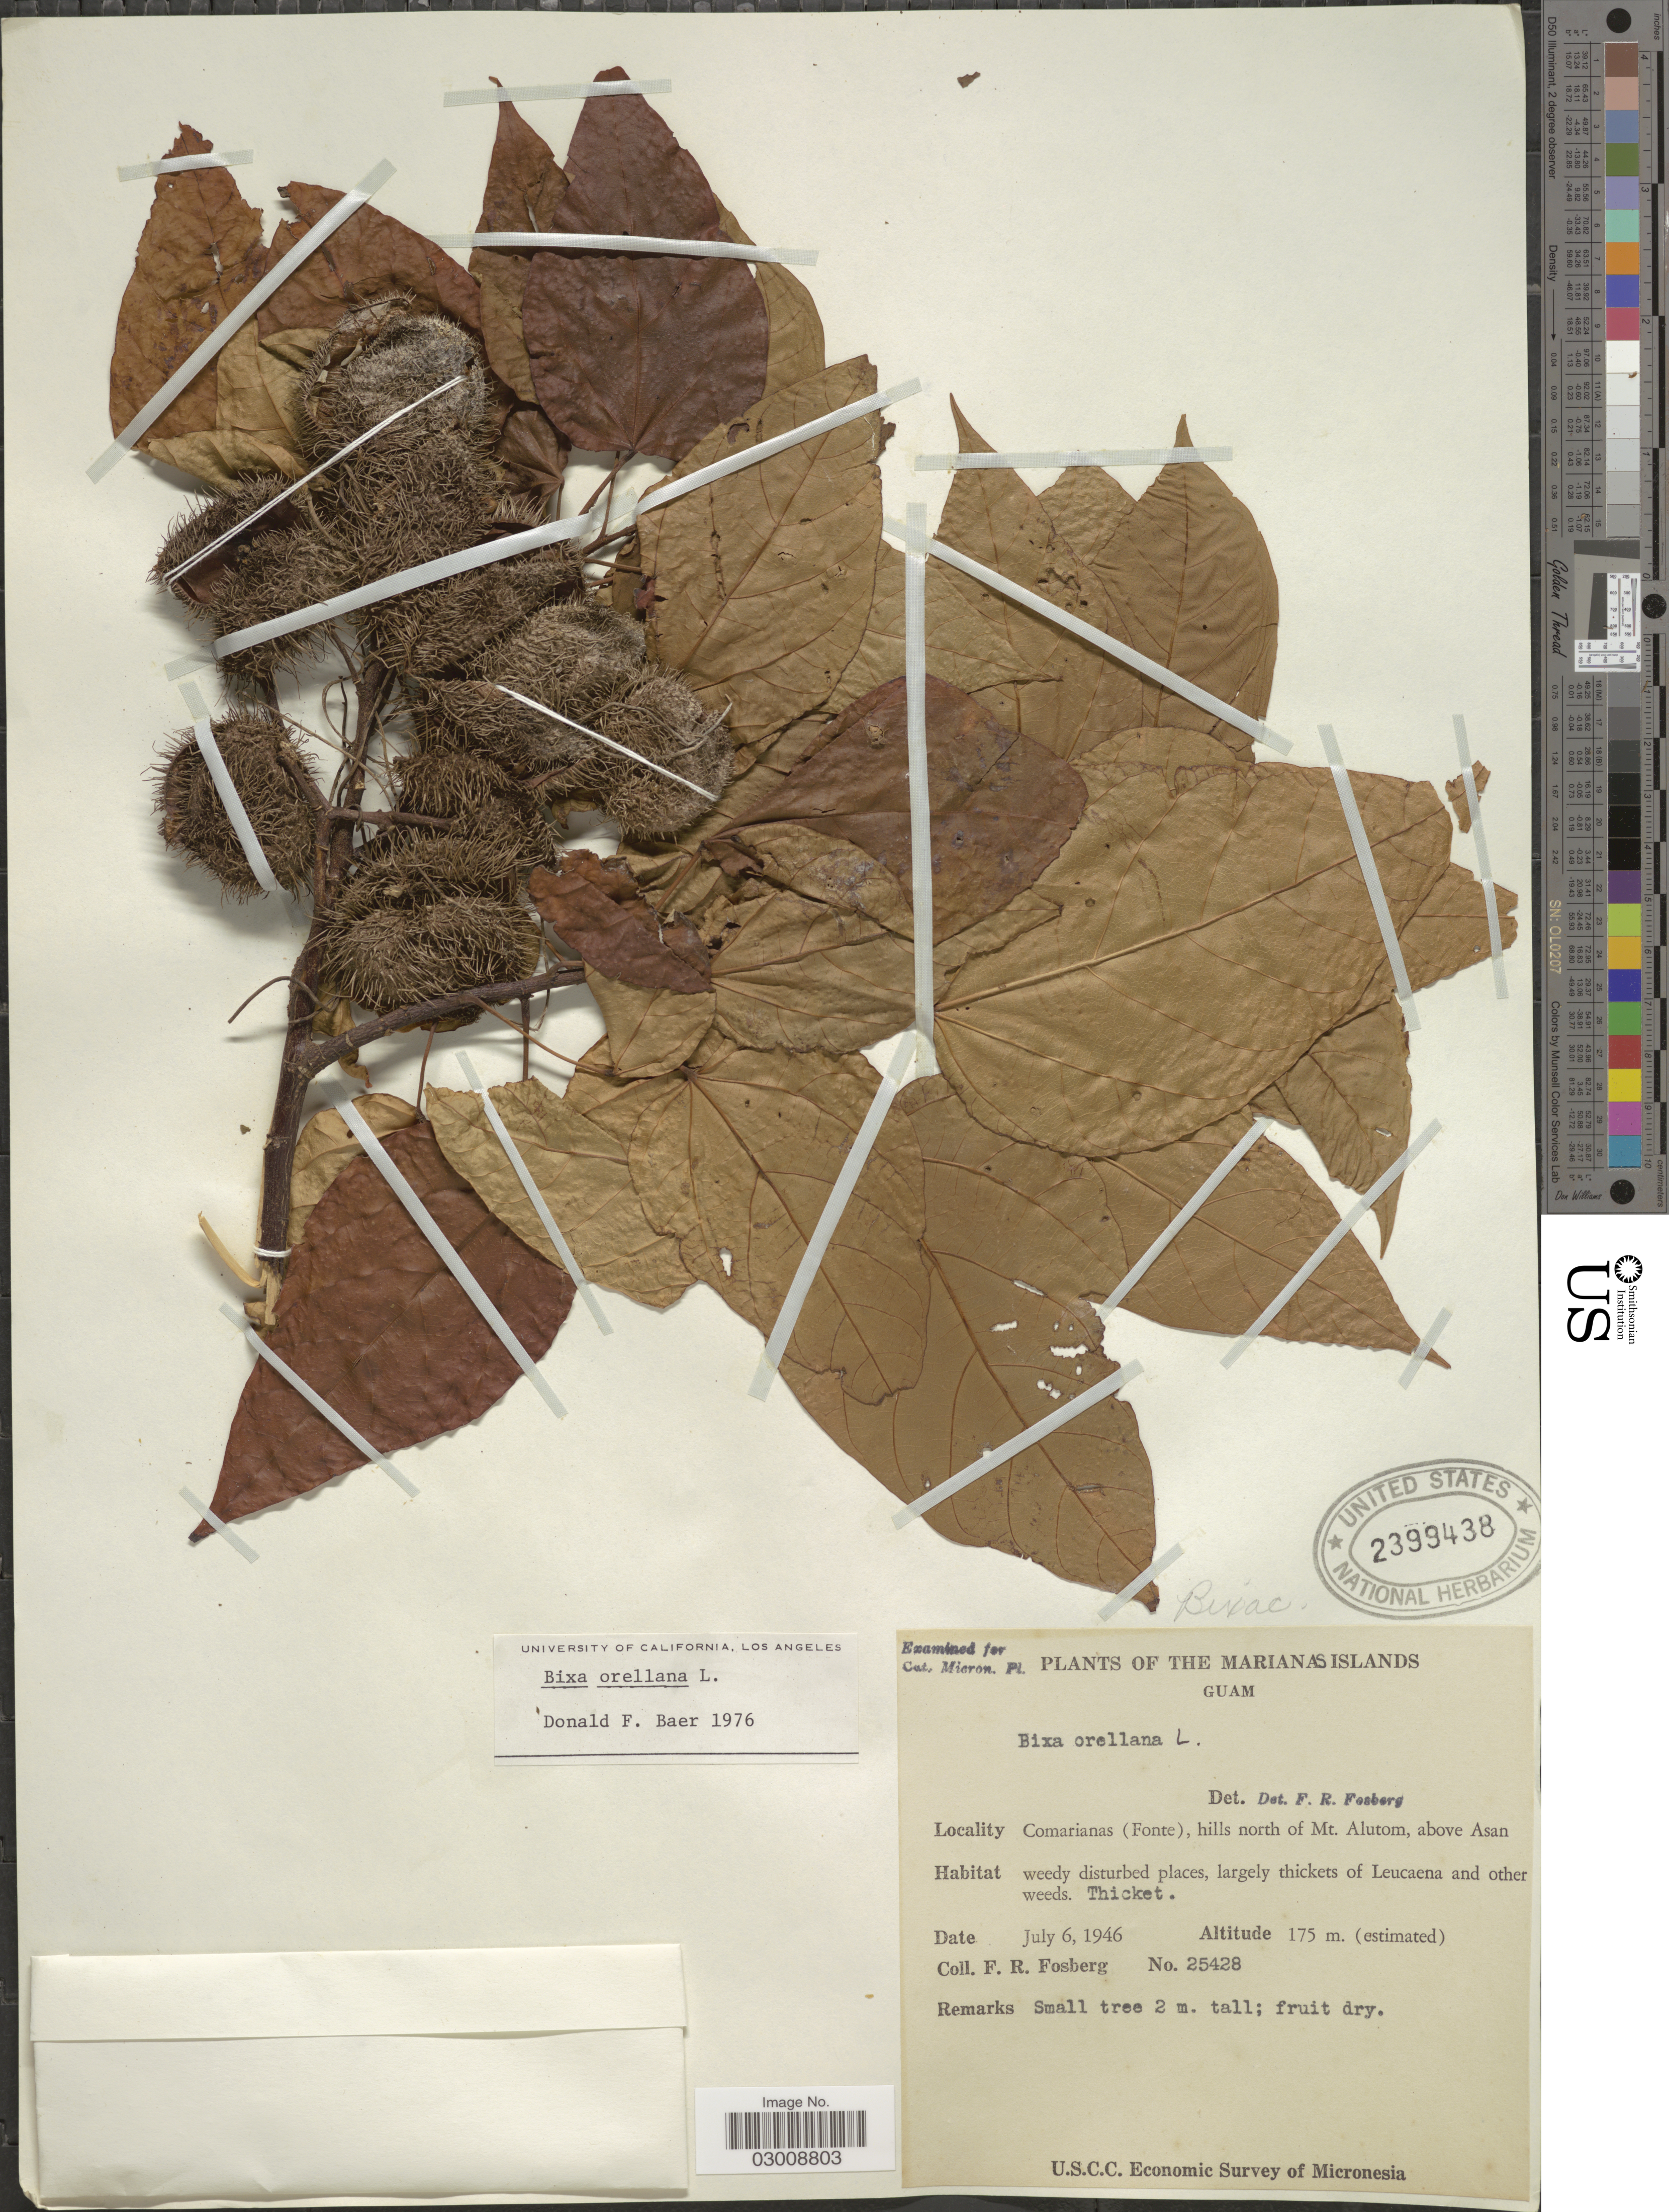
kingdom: Plantae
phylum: Tracheophyta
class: Magnoliopsida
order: Malvales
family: Bixaceae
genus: Bixa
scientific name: Bixa orellana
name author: L.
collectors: F. R. Fosberg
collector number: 25428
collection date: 1946-07-06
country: Guam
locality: The Marianas Islands. Comarianas (Fonte), hills north of Mt. Alutom, above Asan.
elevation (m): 175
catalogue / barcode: US 2399438